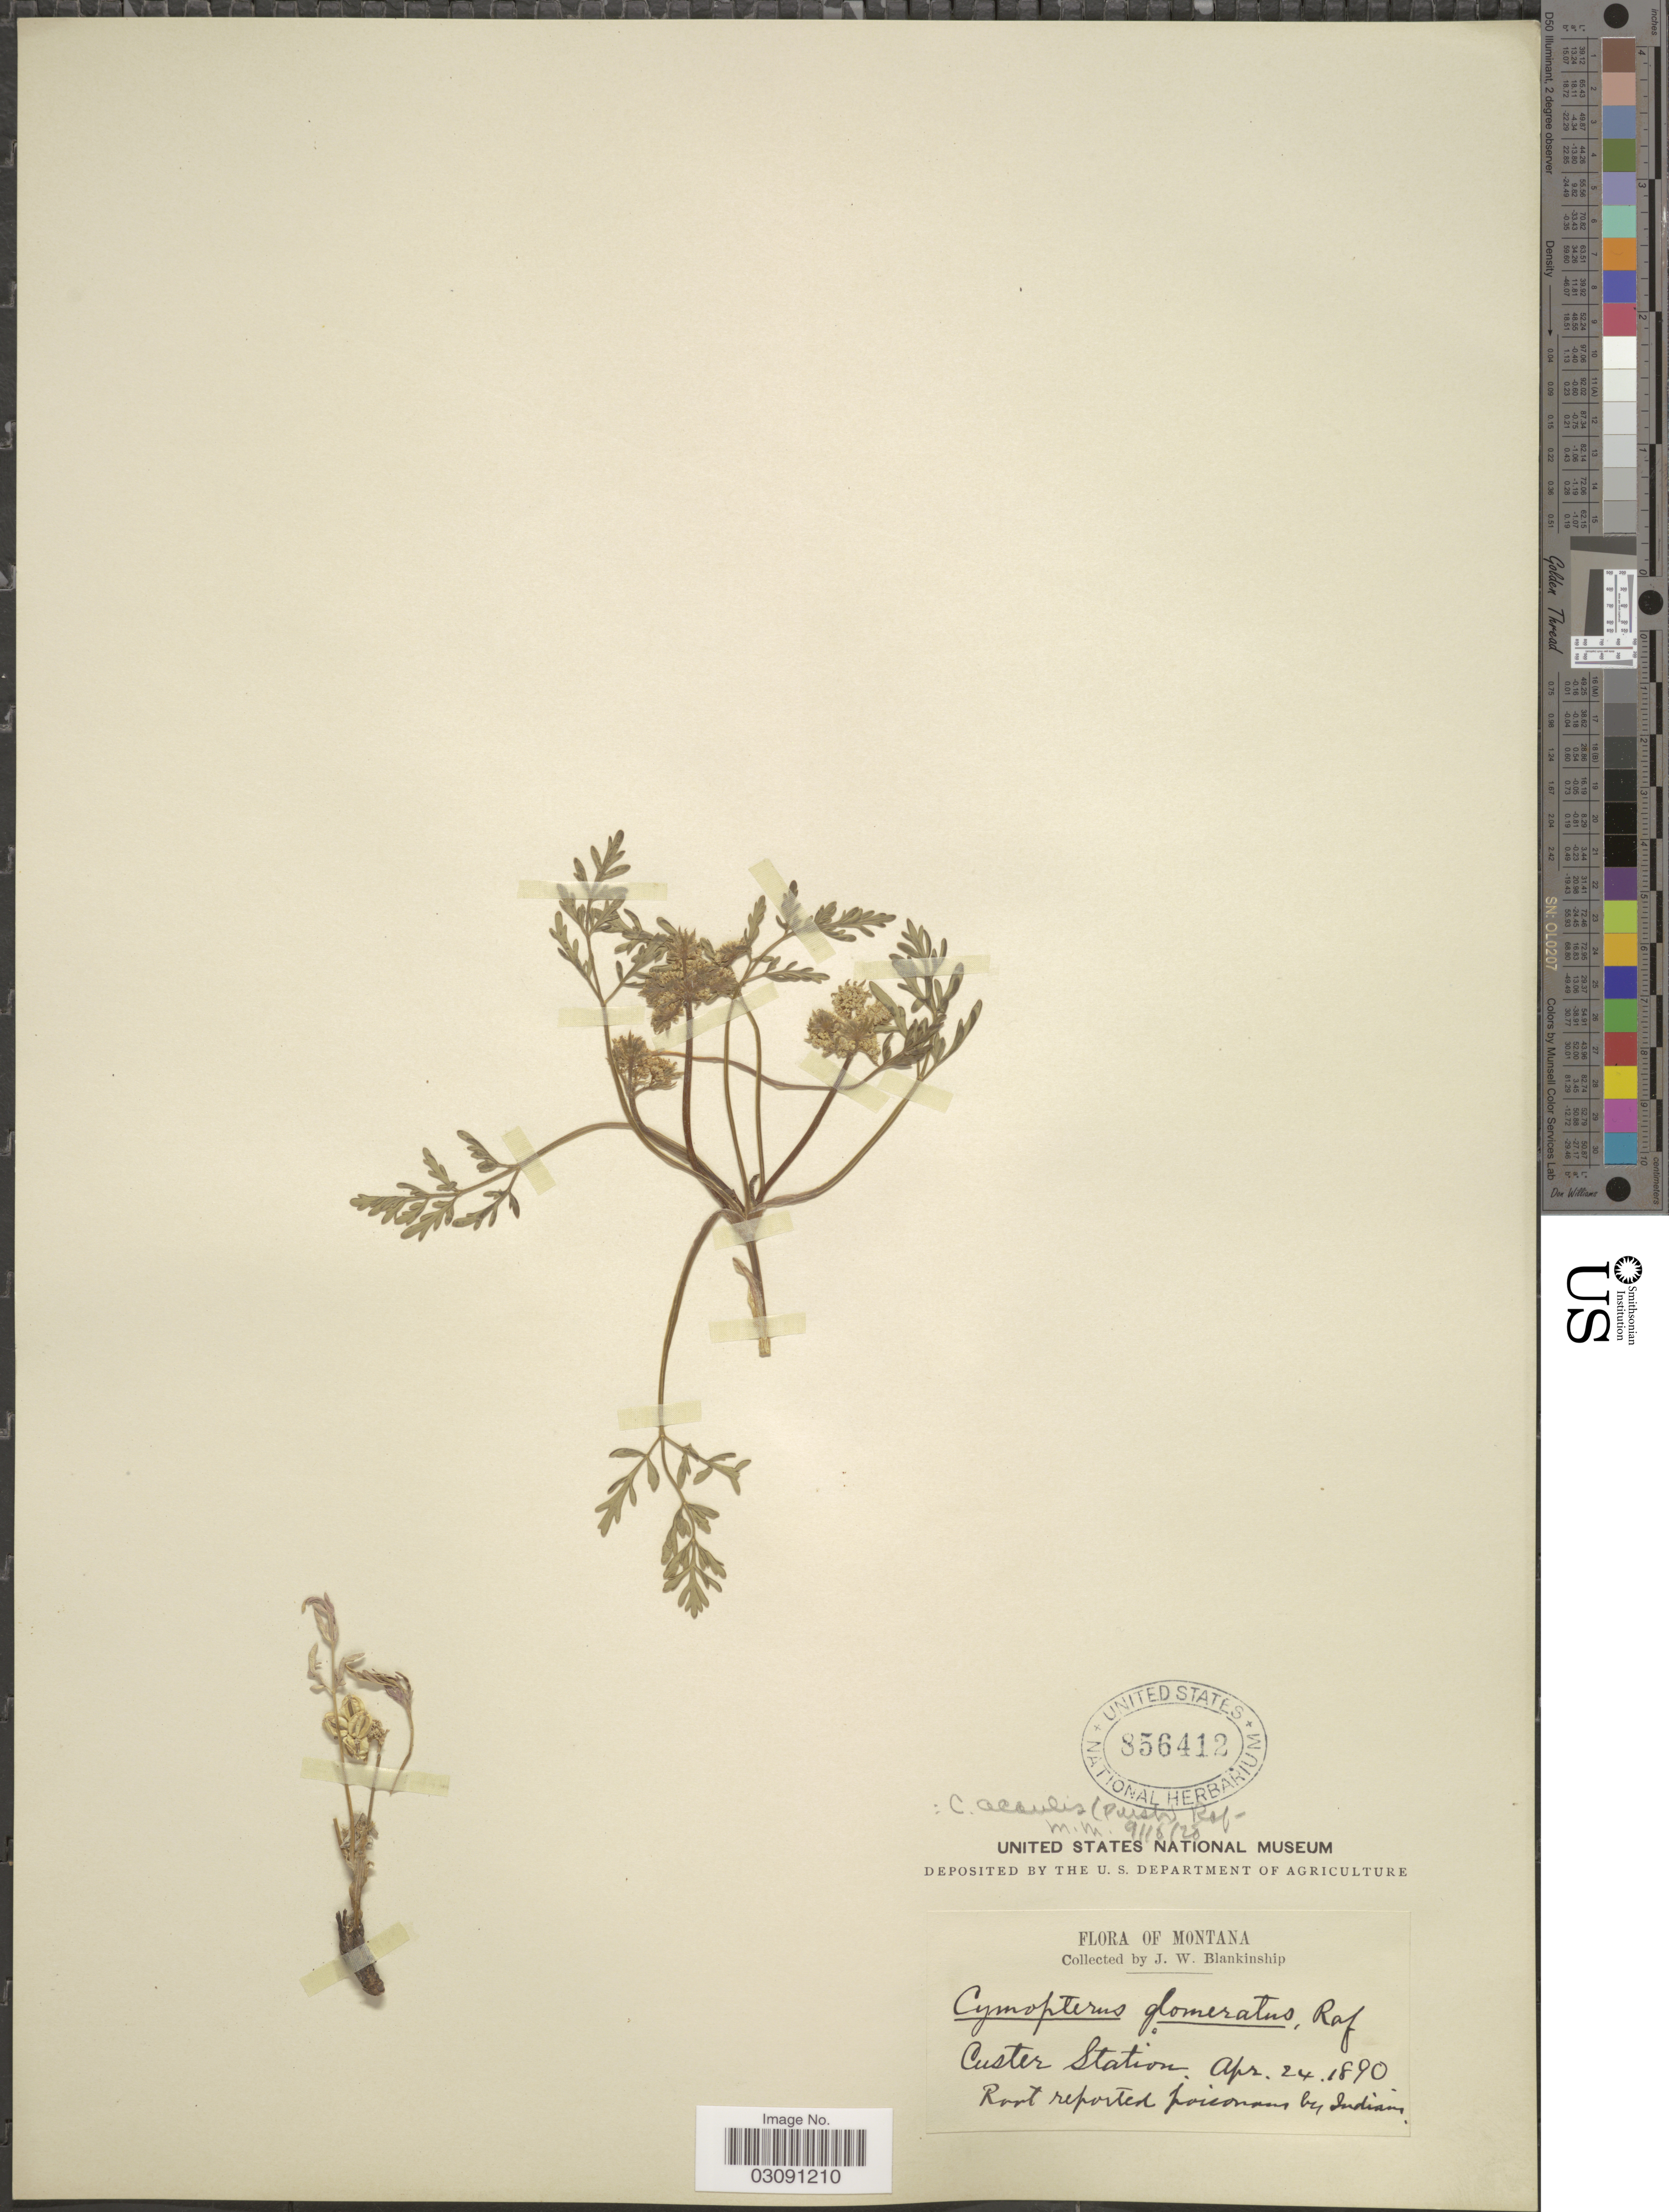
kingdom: Plantae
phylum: Tracheophyta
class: Magnoliopsida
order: Apiales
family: Apiaceae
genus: Cymopterus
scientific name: Cymopterus acaulis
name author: (Pursh) Raf.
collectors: J. W. Blankinship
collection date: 1890-04-24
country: United States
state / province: Montana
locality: Custer Station.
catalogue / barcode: US 856412